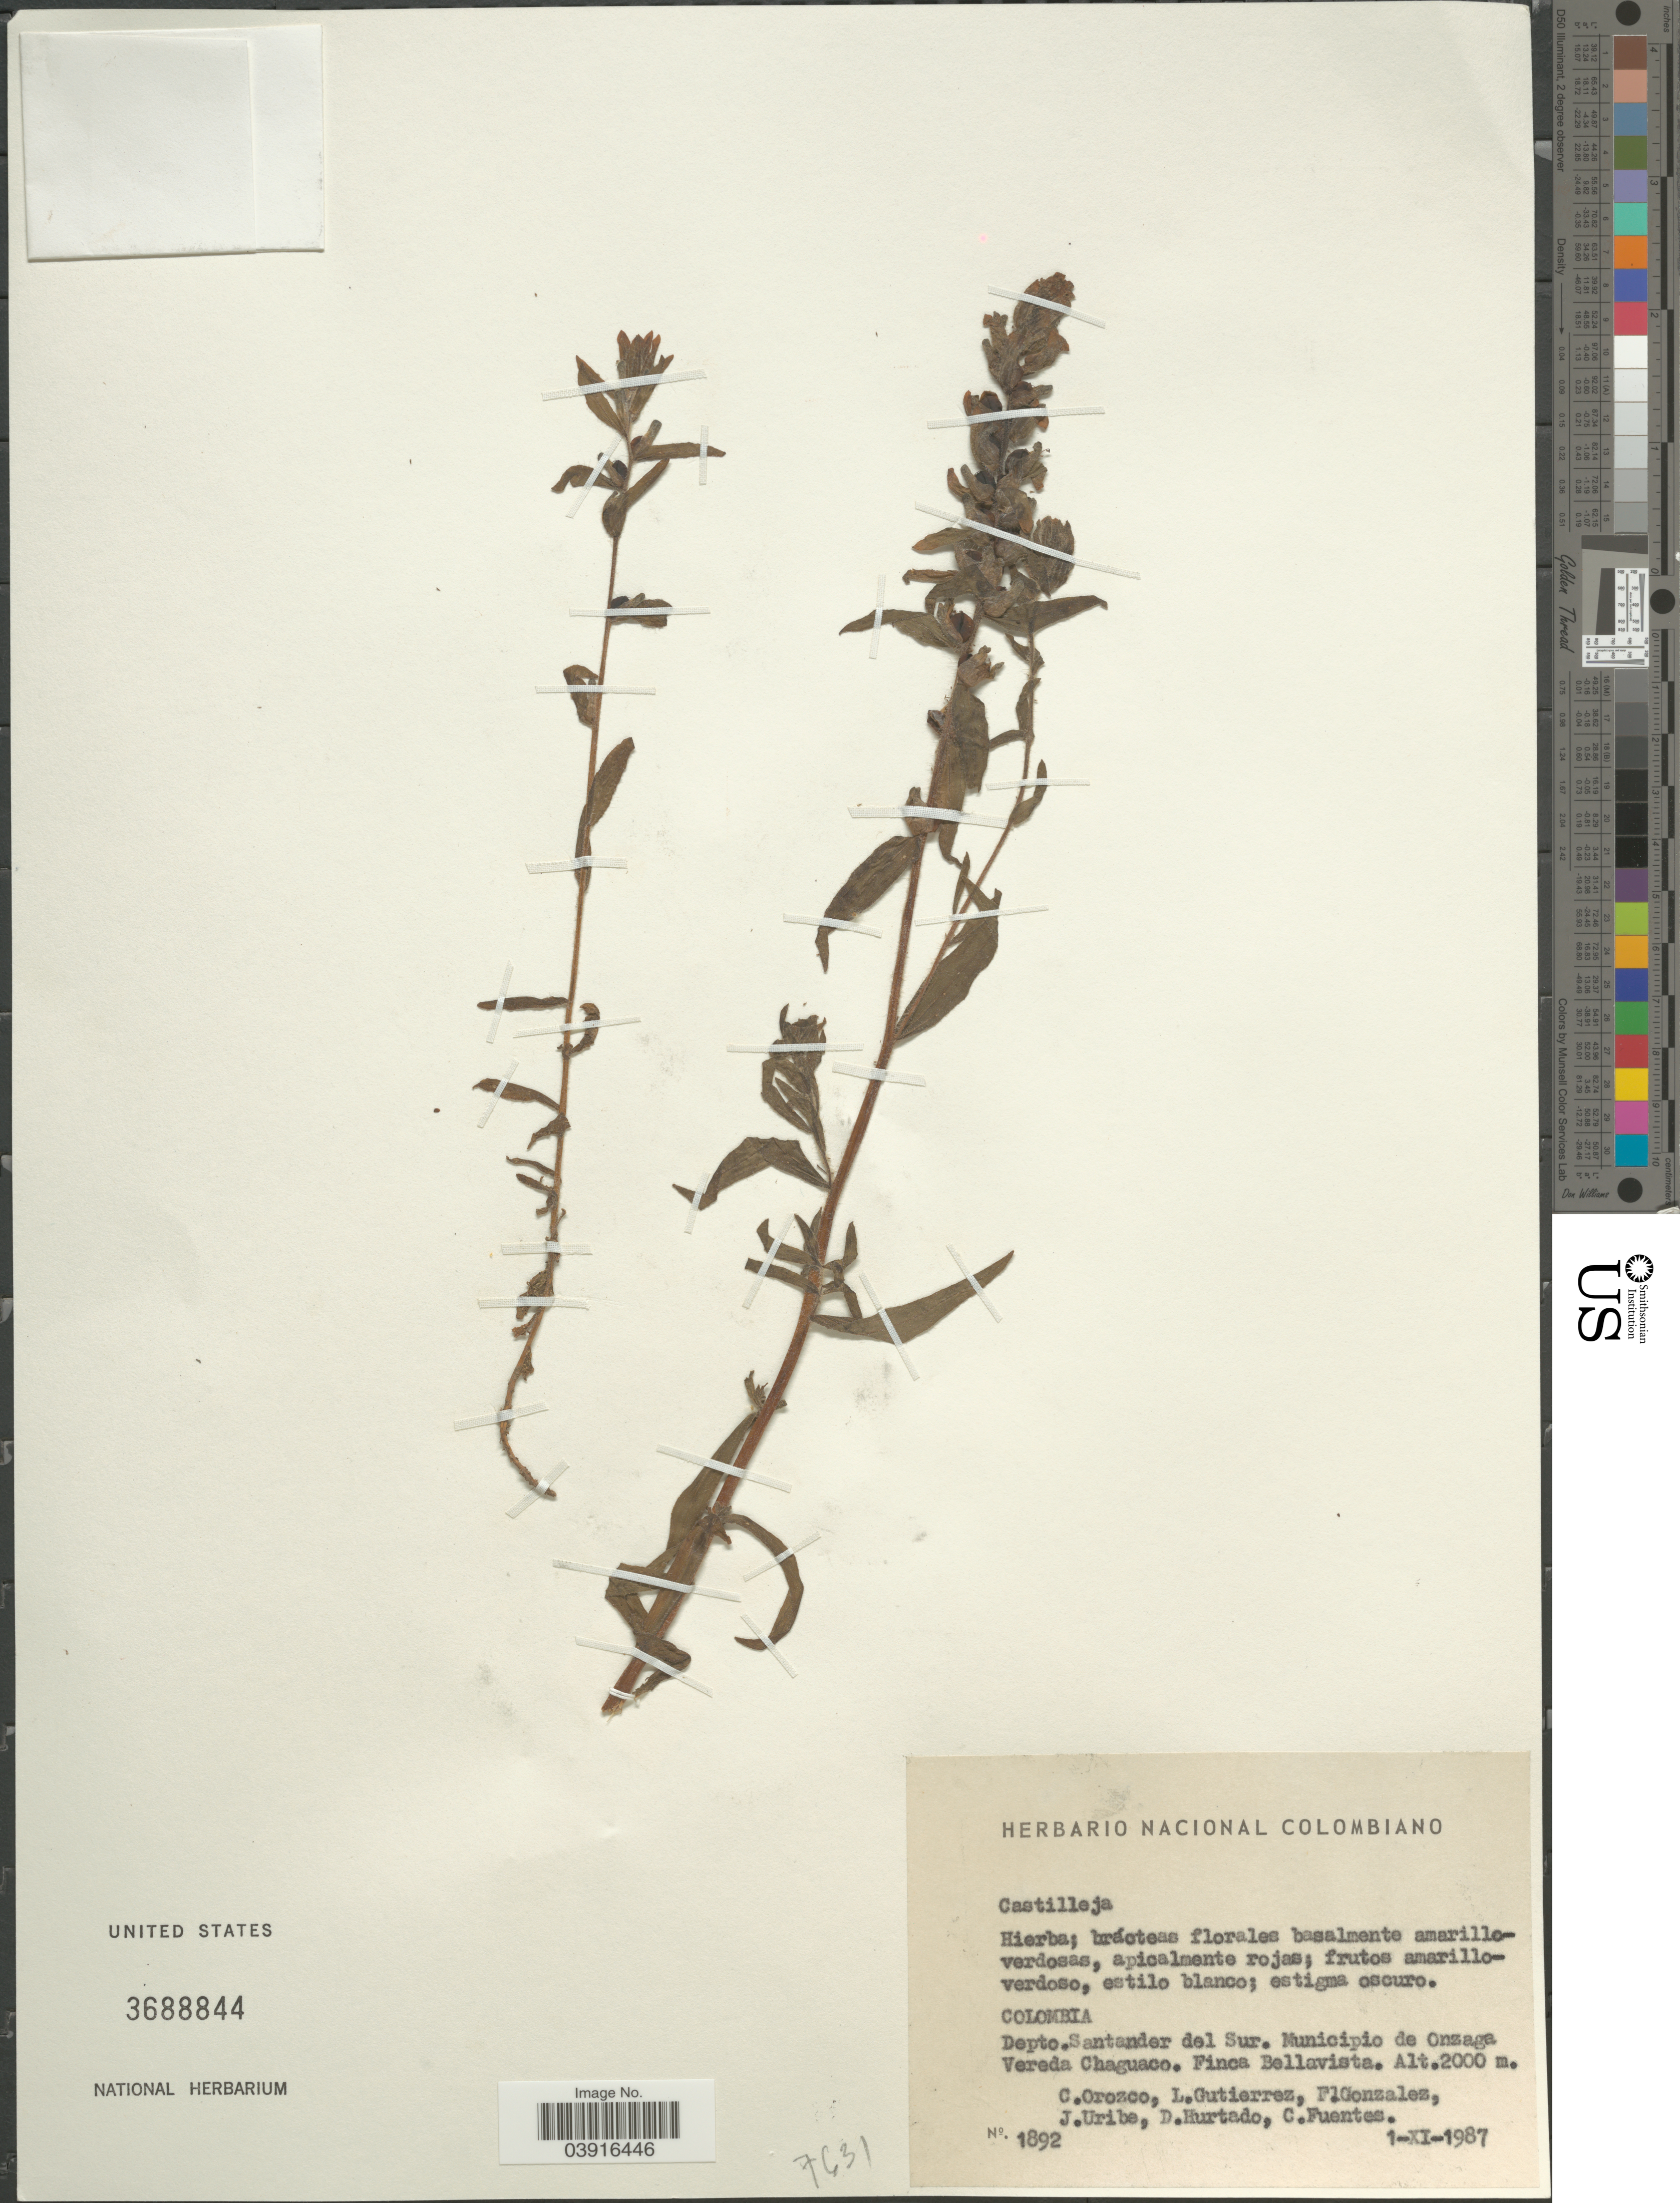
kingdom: Plantae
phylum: Tracheophyta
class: Magnoliopsida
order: Lamiales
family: Orobanchaceae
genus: Castilleja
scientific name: Castilleja sp.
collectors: C. Orozco, L. Gutiérrez, F. González, J. Uribe & et al.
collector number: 1892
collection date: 1987-11-01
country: Colombia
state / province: Santander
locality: Depto.Santander del Sur. Municipio de Onzaga Vereda Chaguaco. Finca Bellavista.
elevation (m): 2000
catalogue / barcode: US 3688844